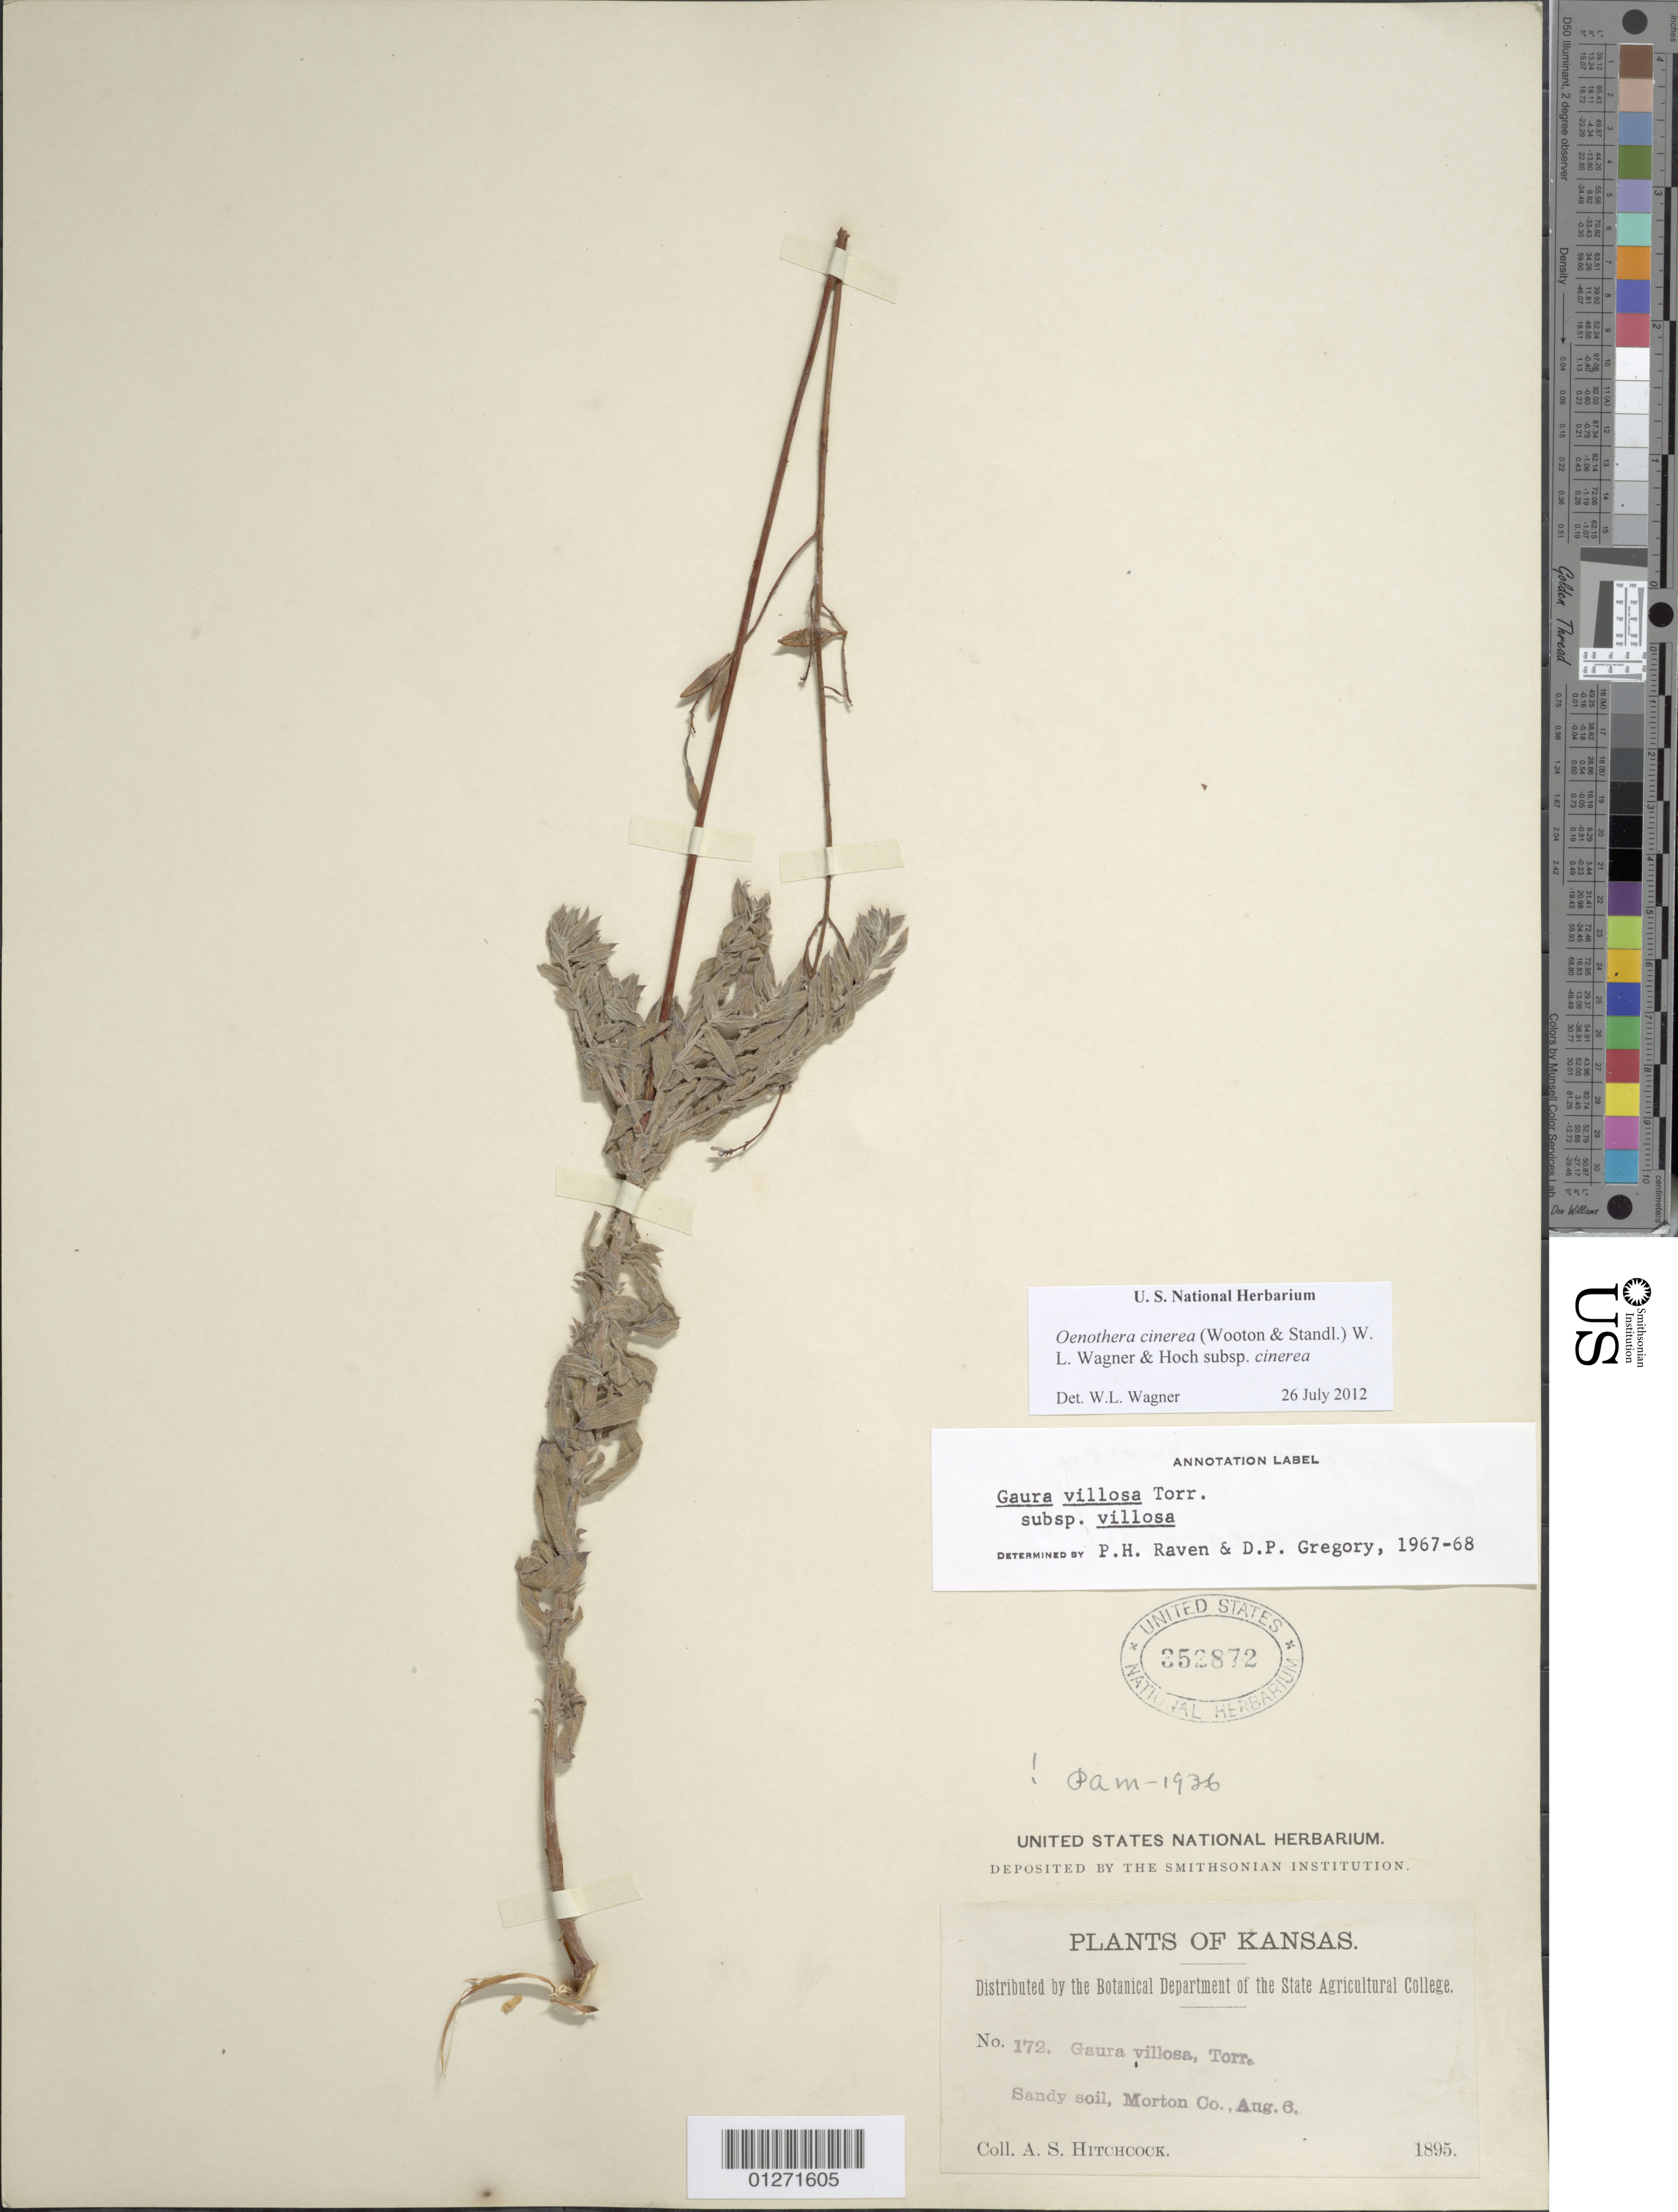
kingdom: Plantae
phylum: Tracheophyta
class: Magnoliopsida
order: Myrtales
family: Onagraceae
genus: Oenothera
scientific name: Oenothera cinerea subsp. cinerea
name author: (Wooton & Standl.) W.L. Wagner & Hoch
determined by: Wagner, W. L., (BOT), Smithsonian Institution - National Museum of Natural History (UNITED STATES)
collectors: A. S. Hitchcock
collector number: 172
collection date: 1895-08-06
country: United States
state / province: Kansas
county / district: Morton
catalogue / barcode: US 352872